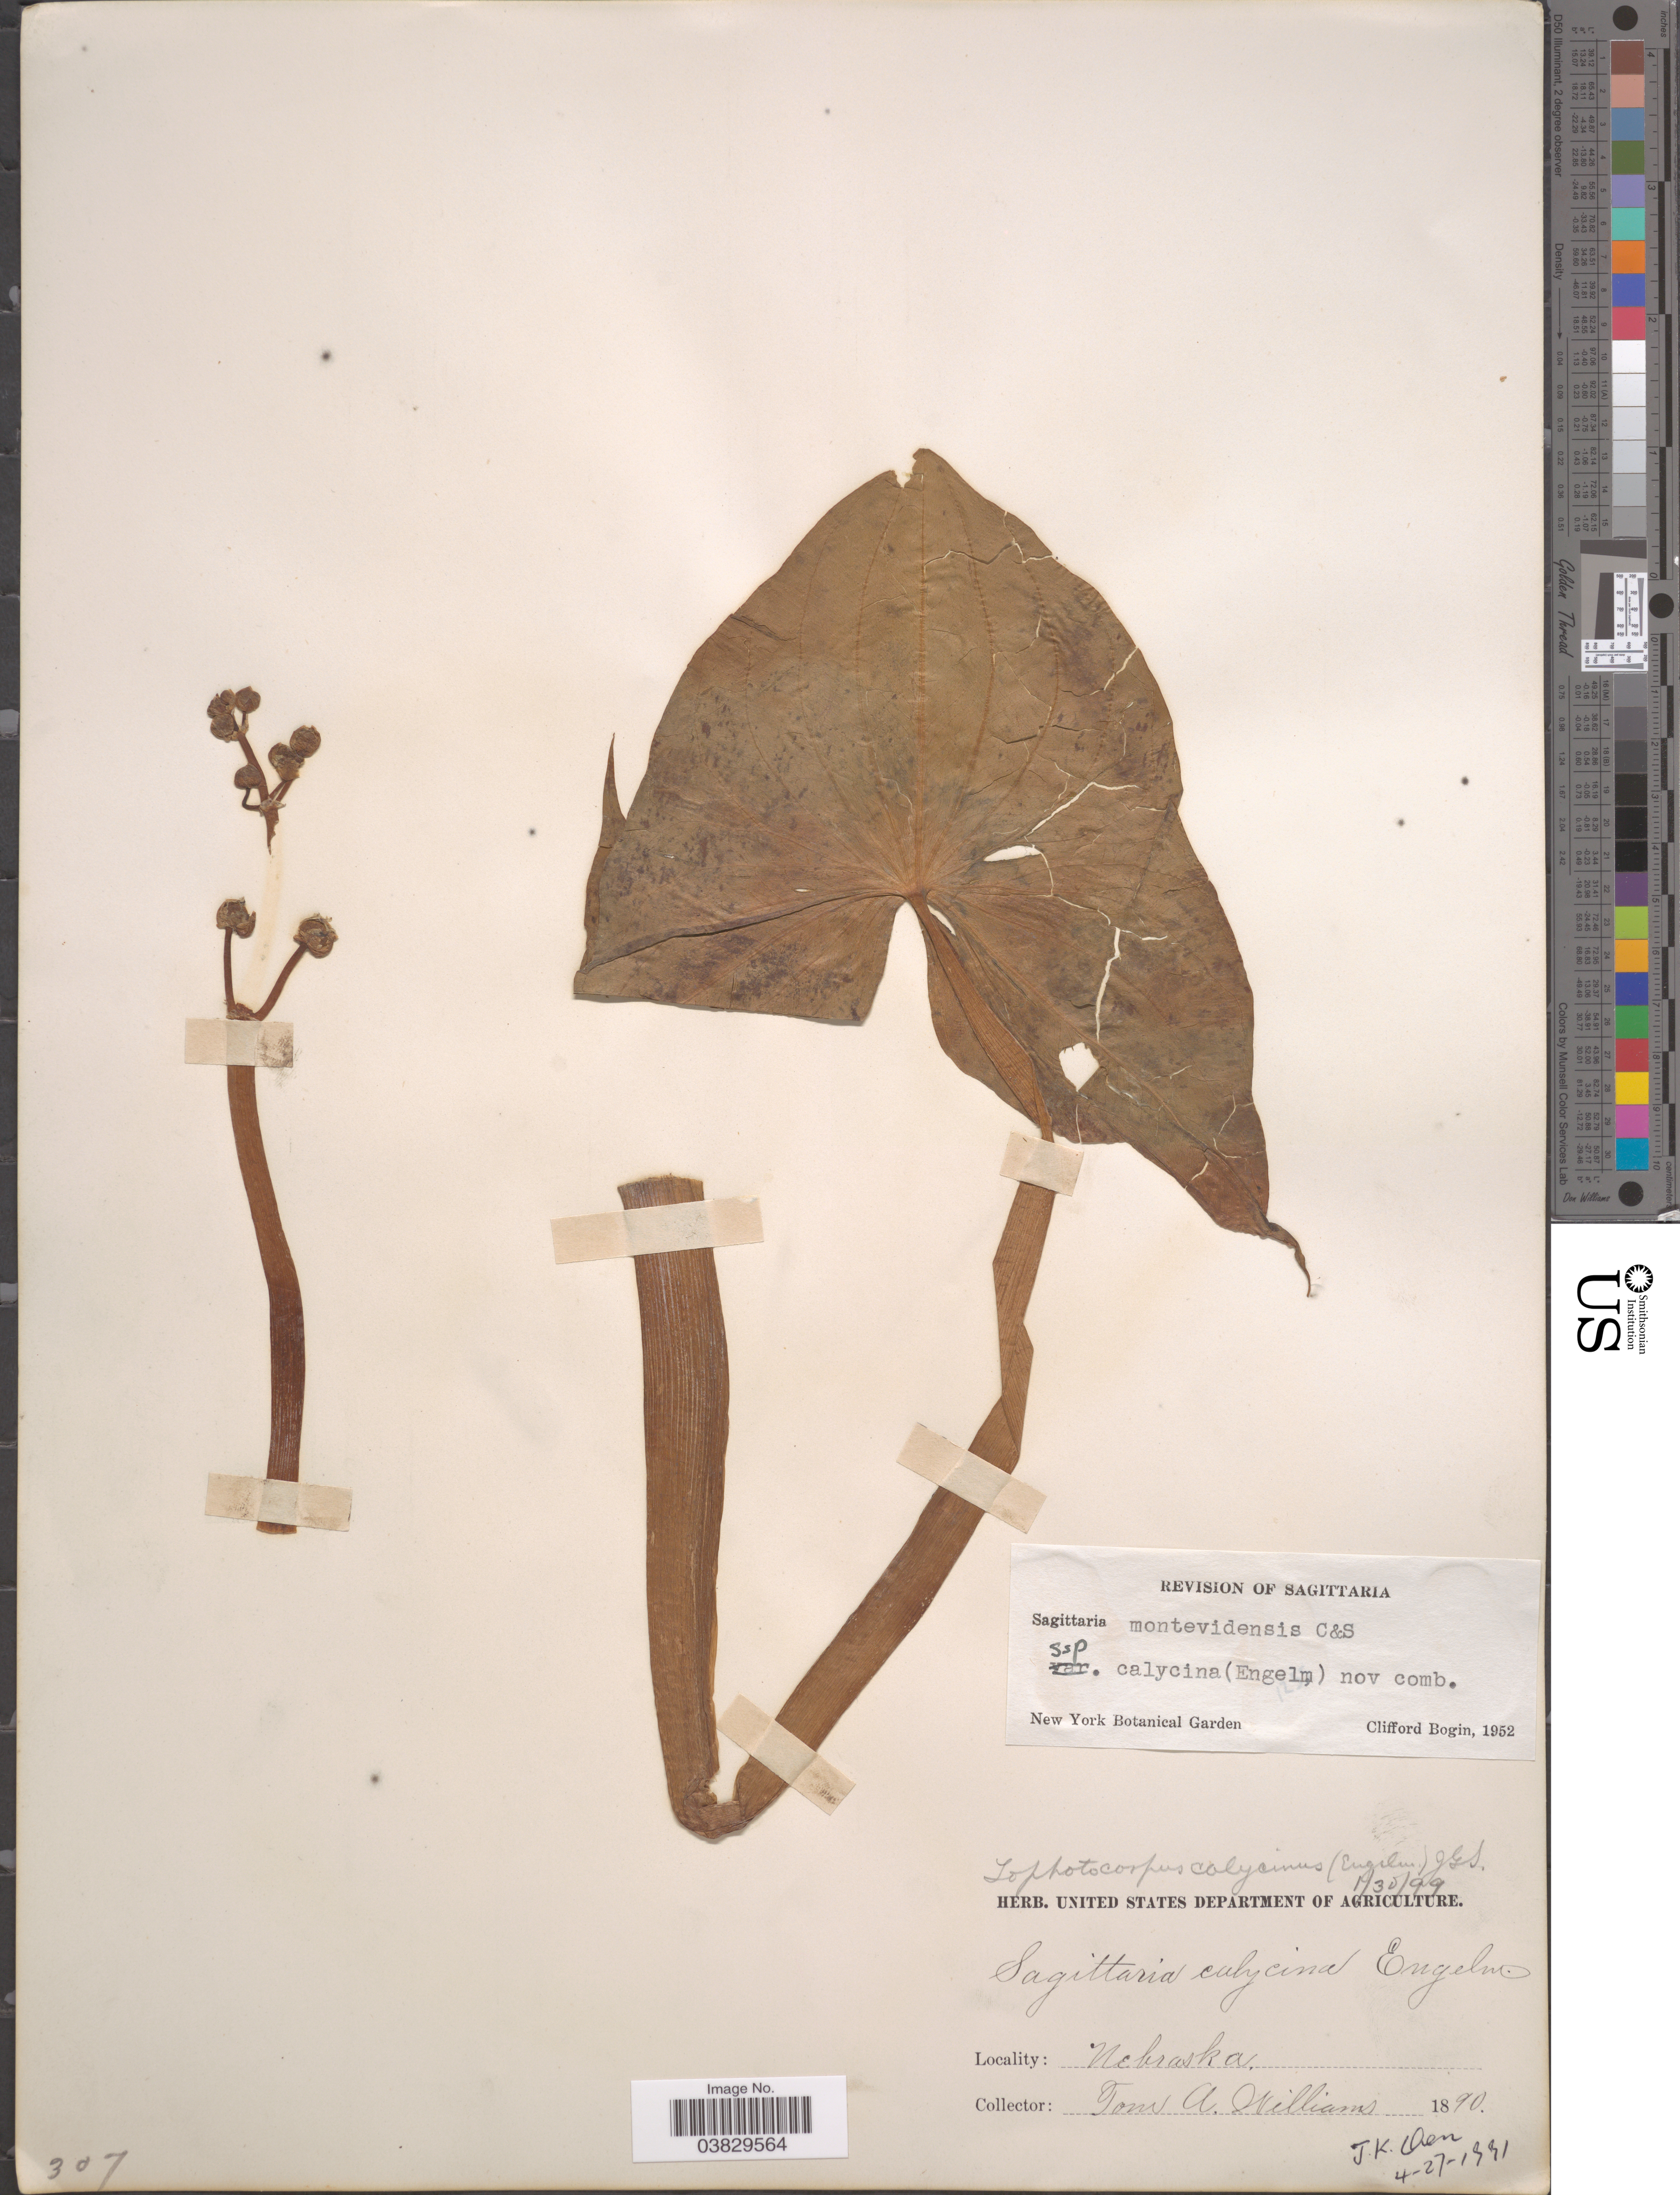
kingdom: Plantae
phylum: Tracheophyta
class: Liliopsida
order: Alismatales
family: Alismataceae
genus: Sagittaria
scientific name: Sagittaria calycina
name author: Engelm.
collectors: T. Williams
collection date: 1890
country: United States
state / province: Nebraska